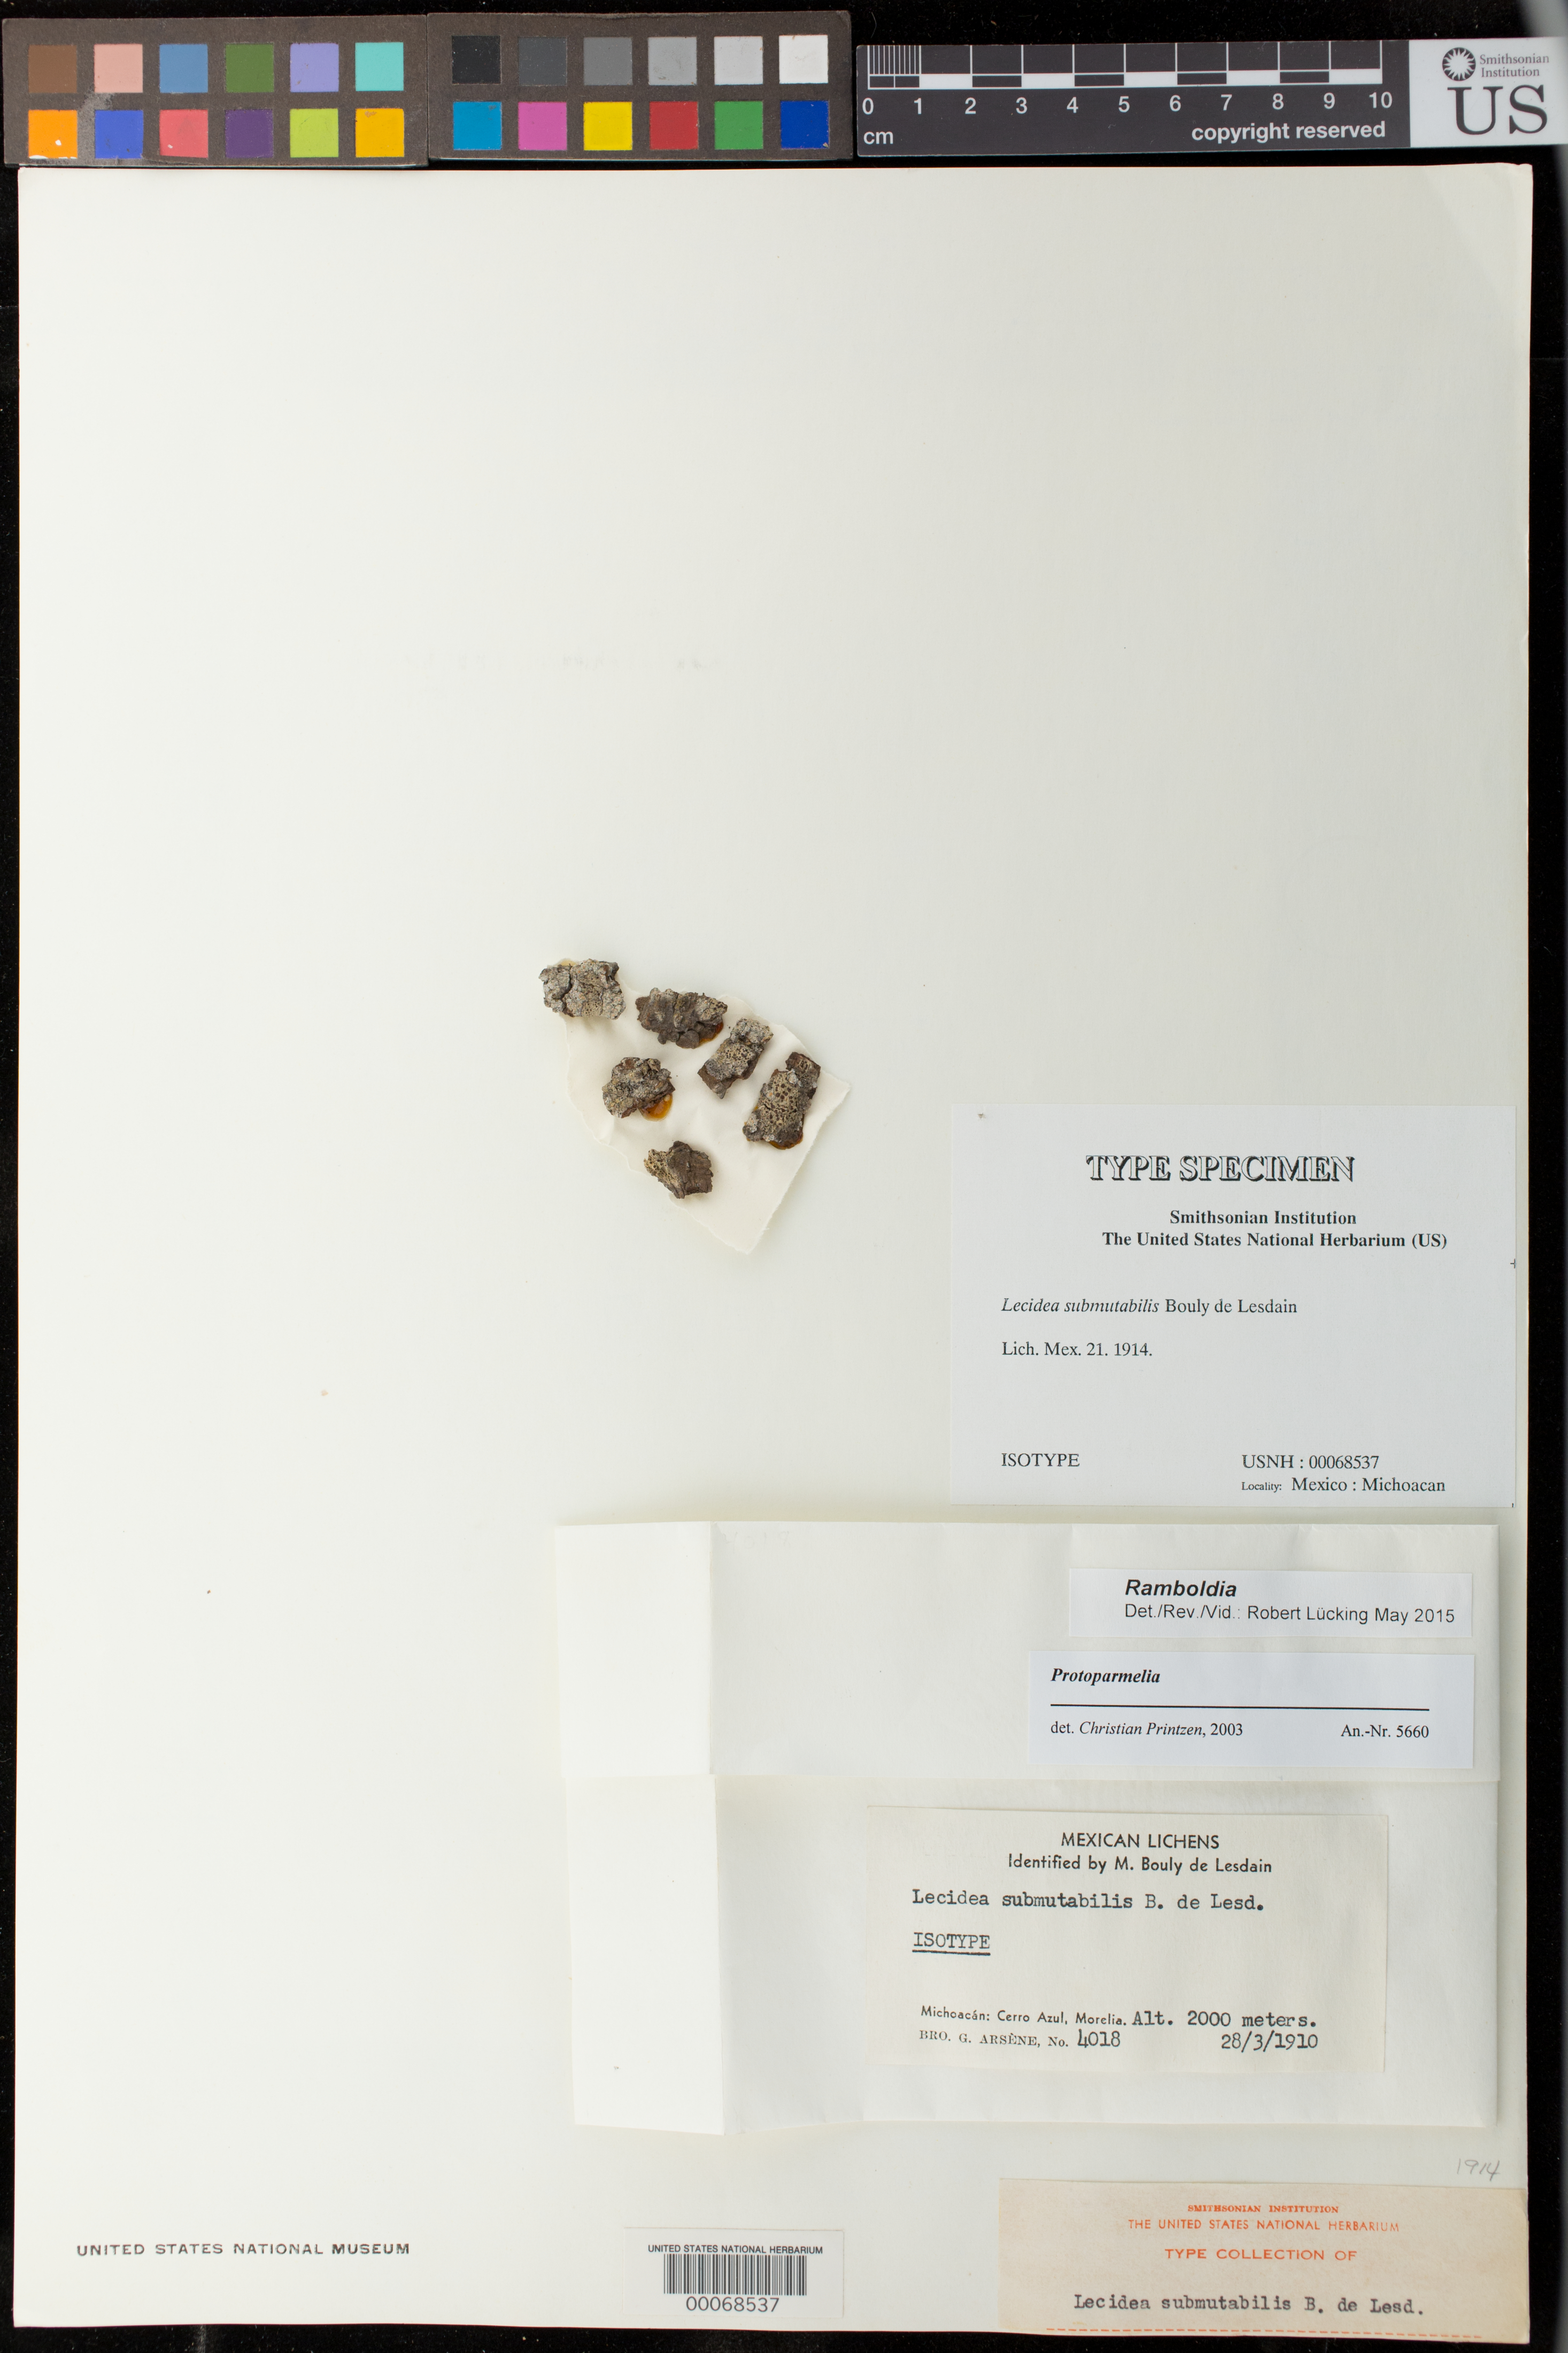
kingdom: Fungi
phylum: Ascomycota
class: Lecanoromycetes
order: Lecideales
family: Lecideaceae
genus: Lecidea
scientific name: Lecidea submutabilis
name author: B. de Lesd.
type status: Isotype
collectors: Bro. G. Arsène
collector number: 4018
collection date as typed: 28 Mar 1910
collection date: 1910-03-28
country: Mexico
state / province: Michoacán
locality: Cerro Azul; Morelia.